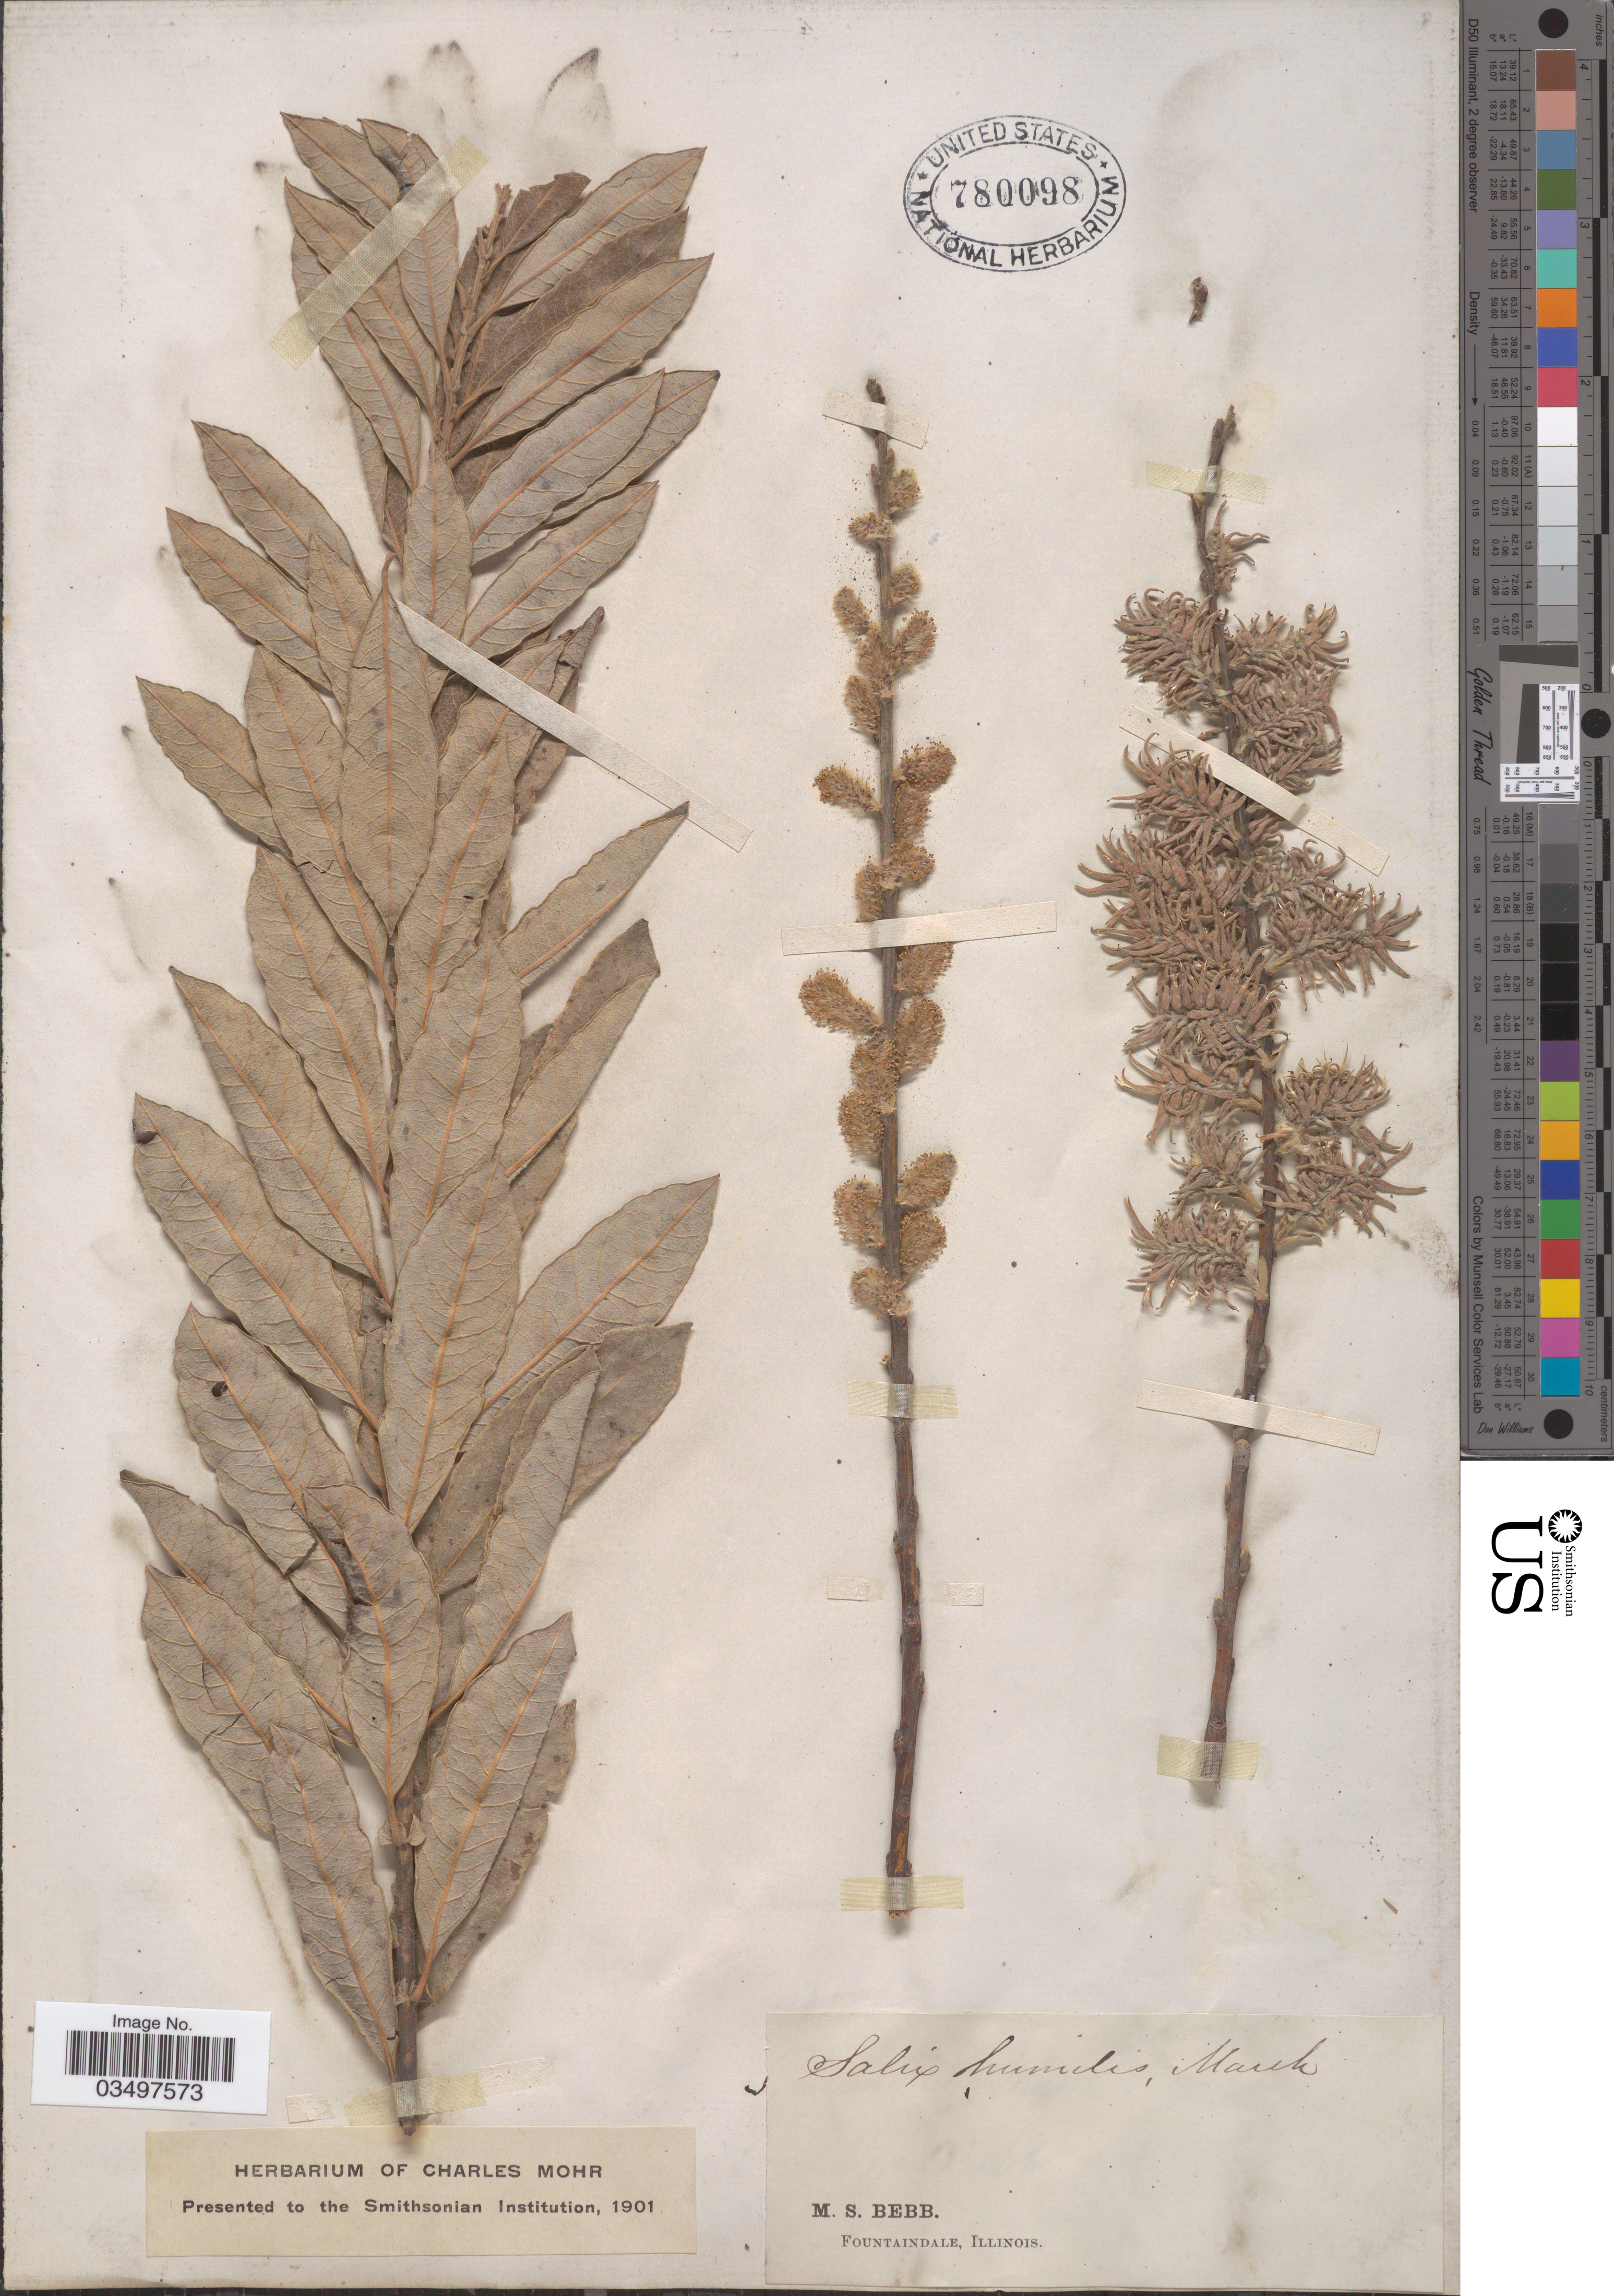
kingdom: Plantae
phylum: Tracheophyta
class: Magnoliopsida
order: Malpighiales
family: Salicaceae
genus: Salix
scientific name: Salix humilis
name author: Marshall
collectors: M. Bebb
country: United States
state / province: Illinois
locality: Fountaindale.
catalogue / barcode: US 780098